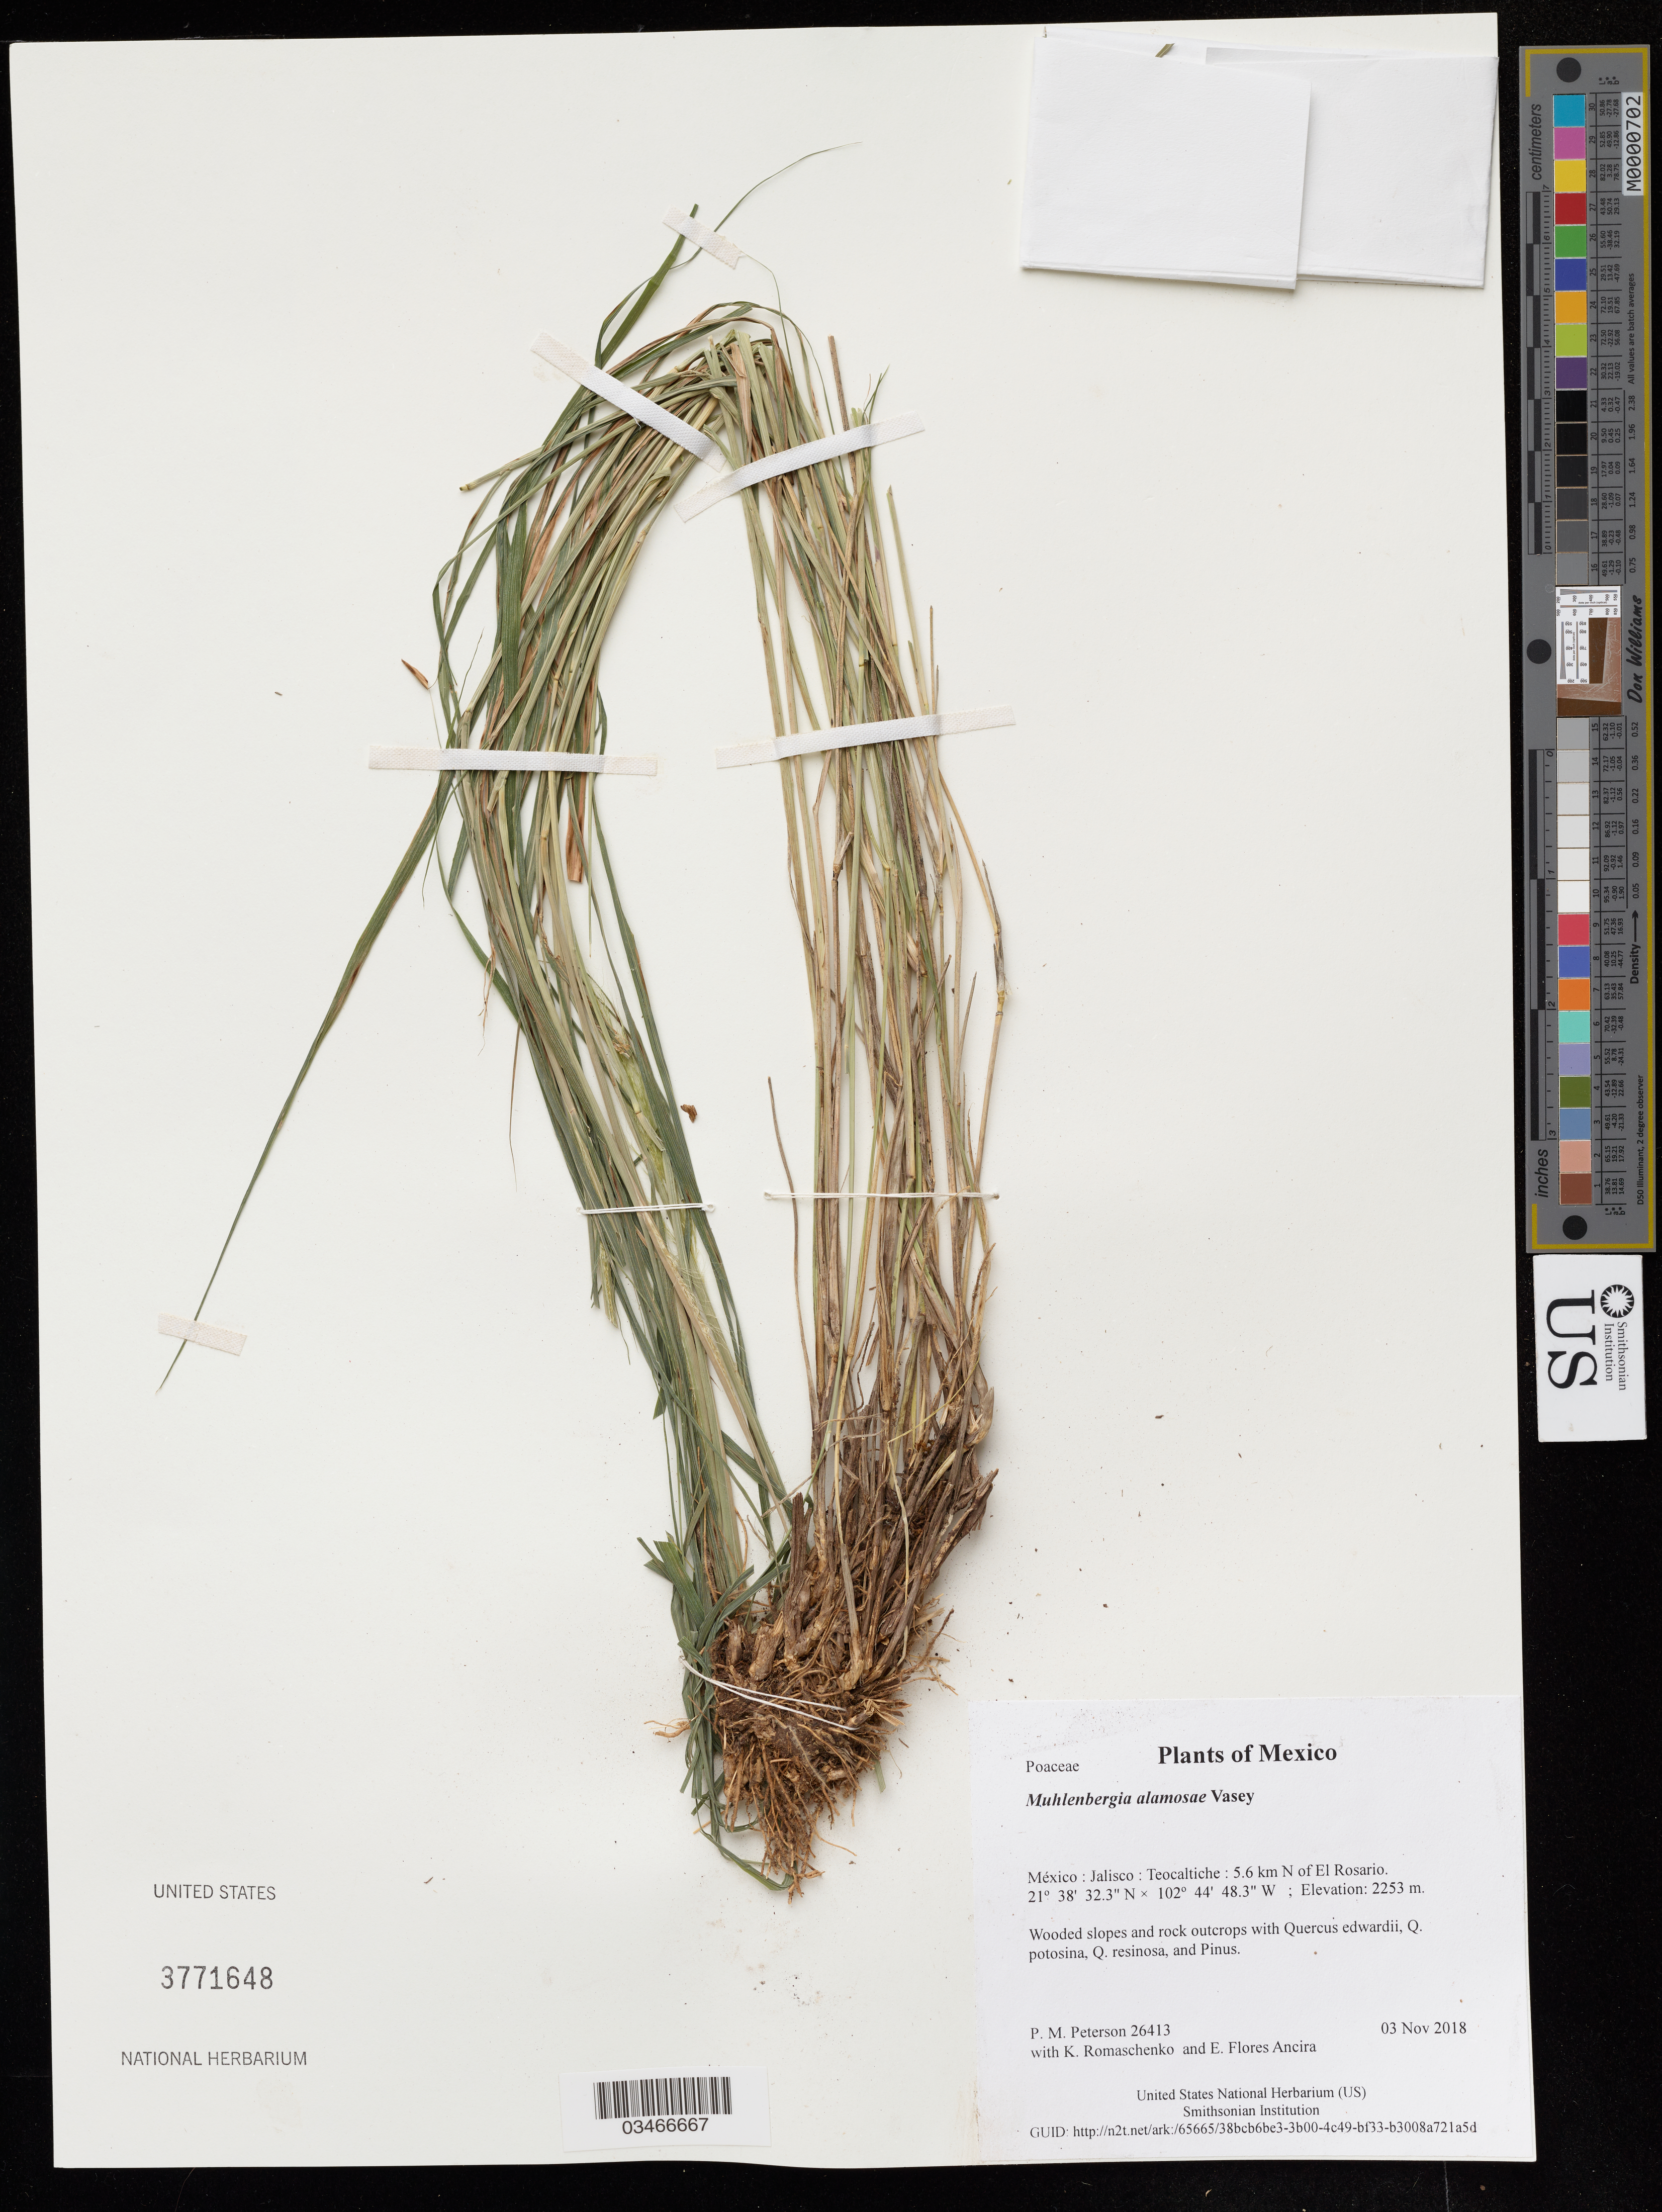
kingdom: Plantae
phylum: Tracheophyta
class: Liliopsida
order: Poales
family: Poaceae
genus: Muhlenbergia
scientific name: Muhlenbergia alamosae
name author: Vasey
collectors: P. M. Peterson, K. Romaschenko & E. Flores Ancira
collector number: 26413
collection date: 2018-11-03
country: México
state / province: Jalisco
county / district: Teocaltiche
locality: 5.6 km N of El Rosario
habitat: Wooded slopes and rock outcrops with Quercus edwardii, Q. potosina, Q. resinosa, and Pinus.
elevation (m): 2253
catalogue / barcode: US 3771648